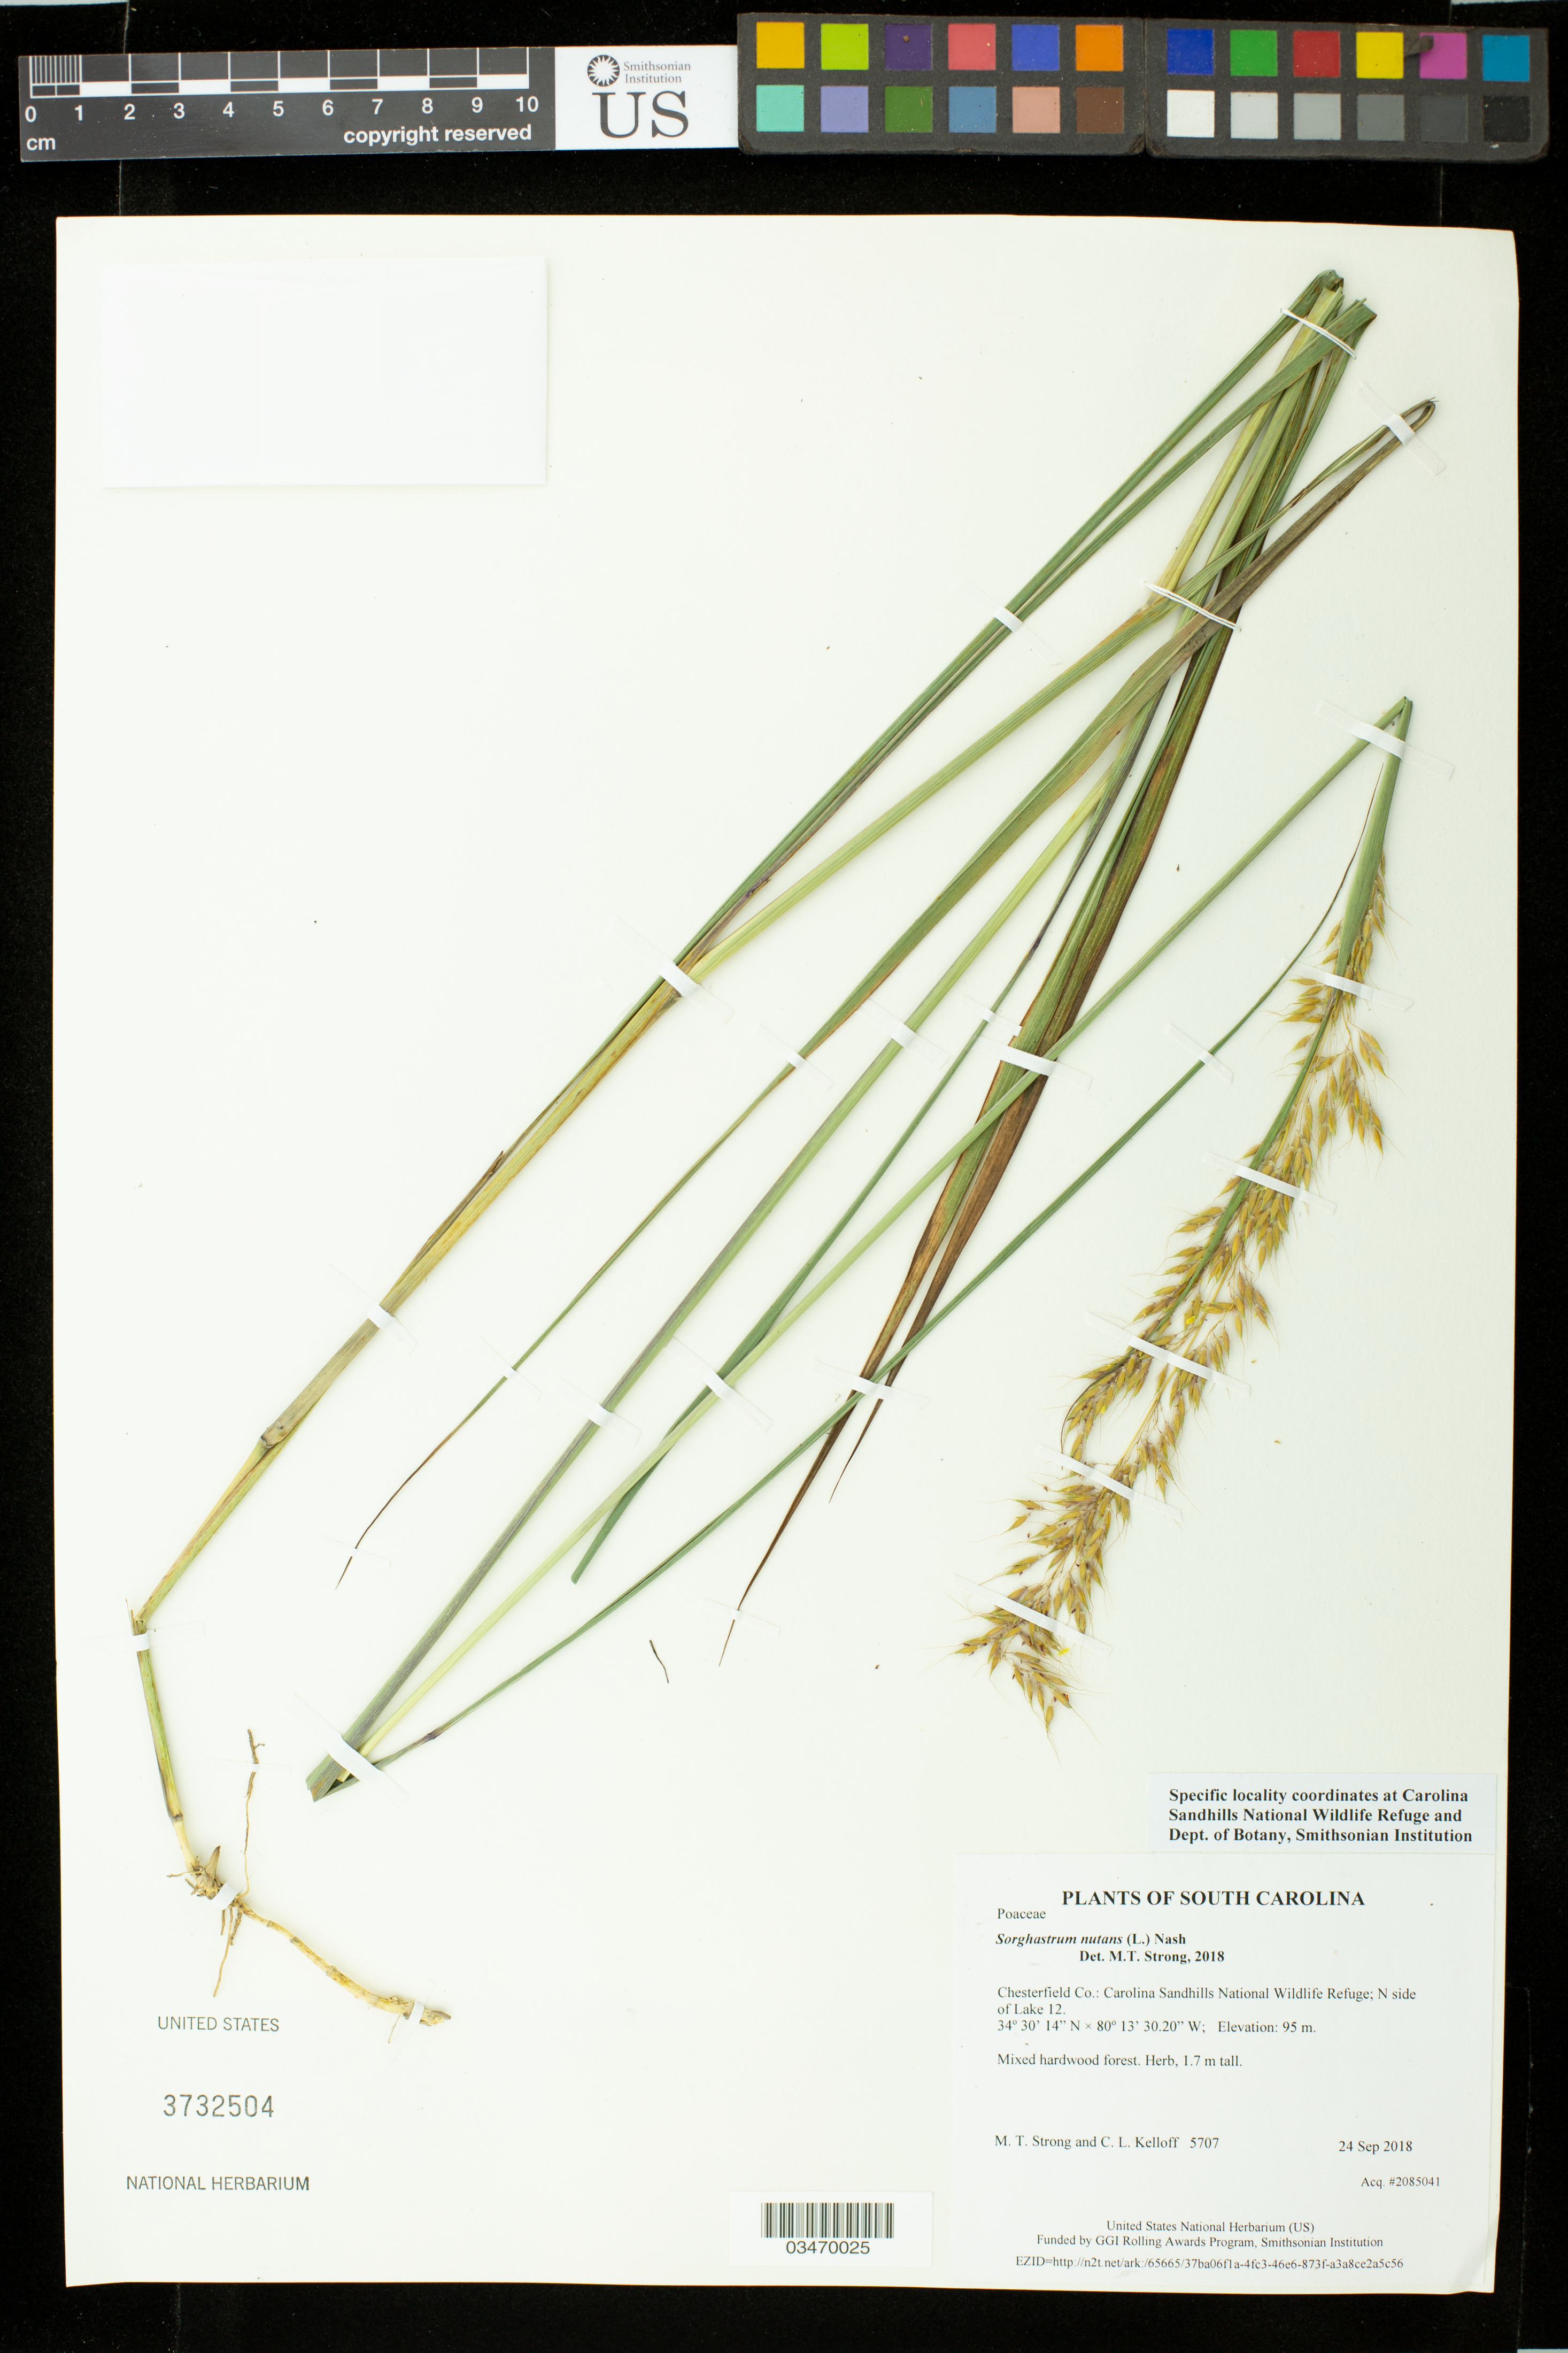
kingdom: Plantae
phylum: Tracheophyta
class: Liliopsida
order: Poales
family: Poaceae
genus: Sorghastrum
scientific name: Sorghastrum nutans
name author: (L.) Nash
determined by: Strong, M. T., (US), Smithsonian Institution - National Museum of Natural History (UNITED STATES)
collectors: M. T. Strong & C. L. Kelloff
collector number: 5707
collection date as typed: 24 Sep 2018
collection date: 2018-09-24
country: United States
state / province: South Carolina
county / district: Chesterfield Co.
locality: Carolina Sandhills National Wildlife Refuge; along shallow margins of Lake 12, N side of lake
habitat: Mixed hardwood forest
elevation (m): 95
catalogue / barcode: US 3732504